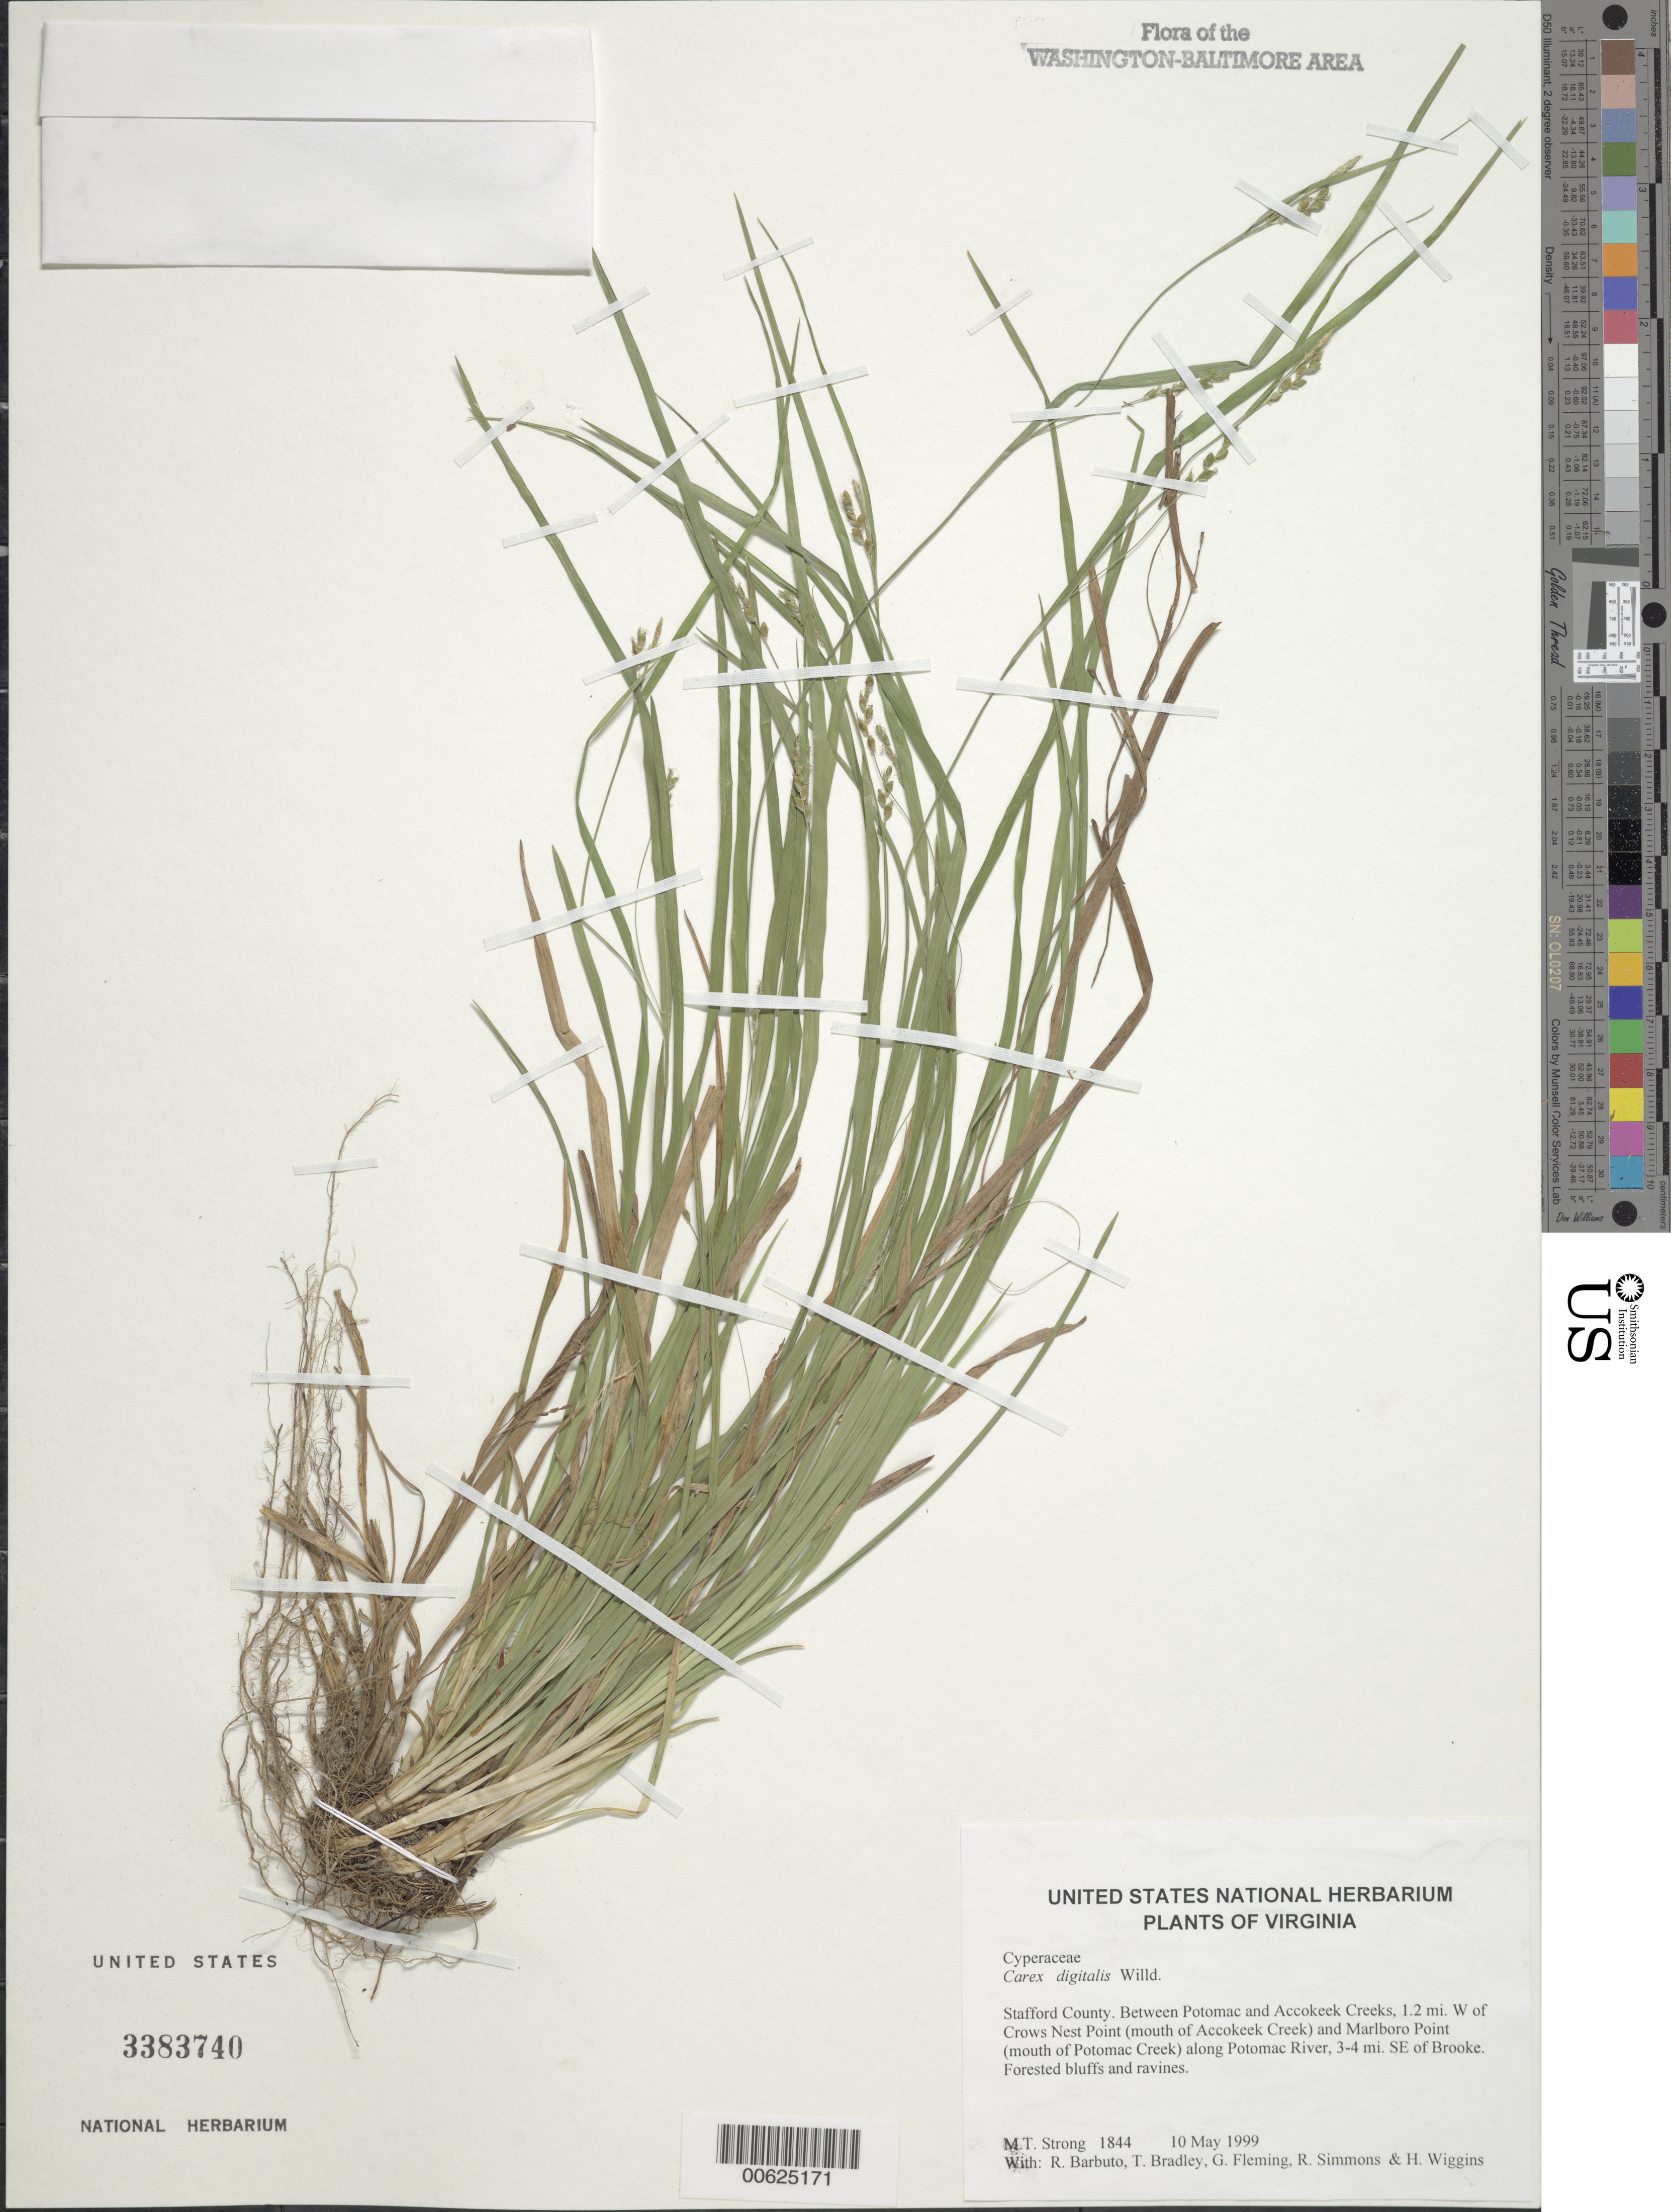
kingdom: Plantae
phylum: Tracheophyta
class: Liliopsida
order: Poales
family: Cyperaceae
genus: Carex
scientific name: Carex digitalis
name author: Willd.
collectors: M. T. Strong, R. Barbuto, T. Bradley, G. Fleming, R. Simmons & H. Wiggins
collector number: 1844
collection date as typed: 10 May 1999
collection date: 1999-05-10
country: United States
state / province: Virginia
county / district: Stafford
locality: Between Potomac and Accokeek Creeks, 1.2 mi. W of Crows Nest Point (mouth of Accokeek Creek) and Marlboro Point (mouth of Potomac Creek) along Potomac River, 3-4 mi. SE of Brooke.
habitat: Forested bluffs and ravines.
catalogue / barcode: US 3383740